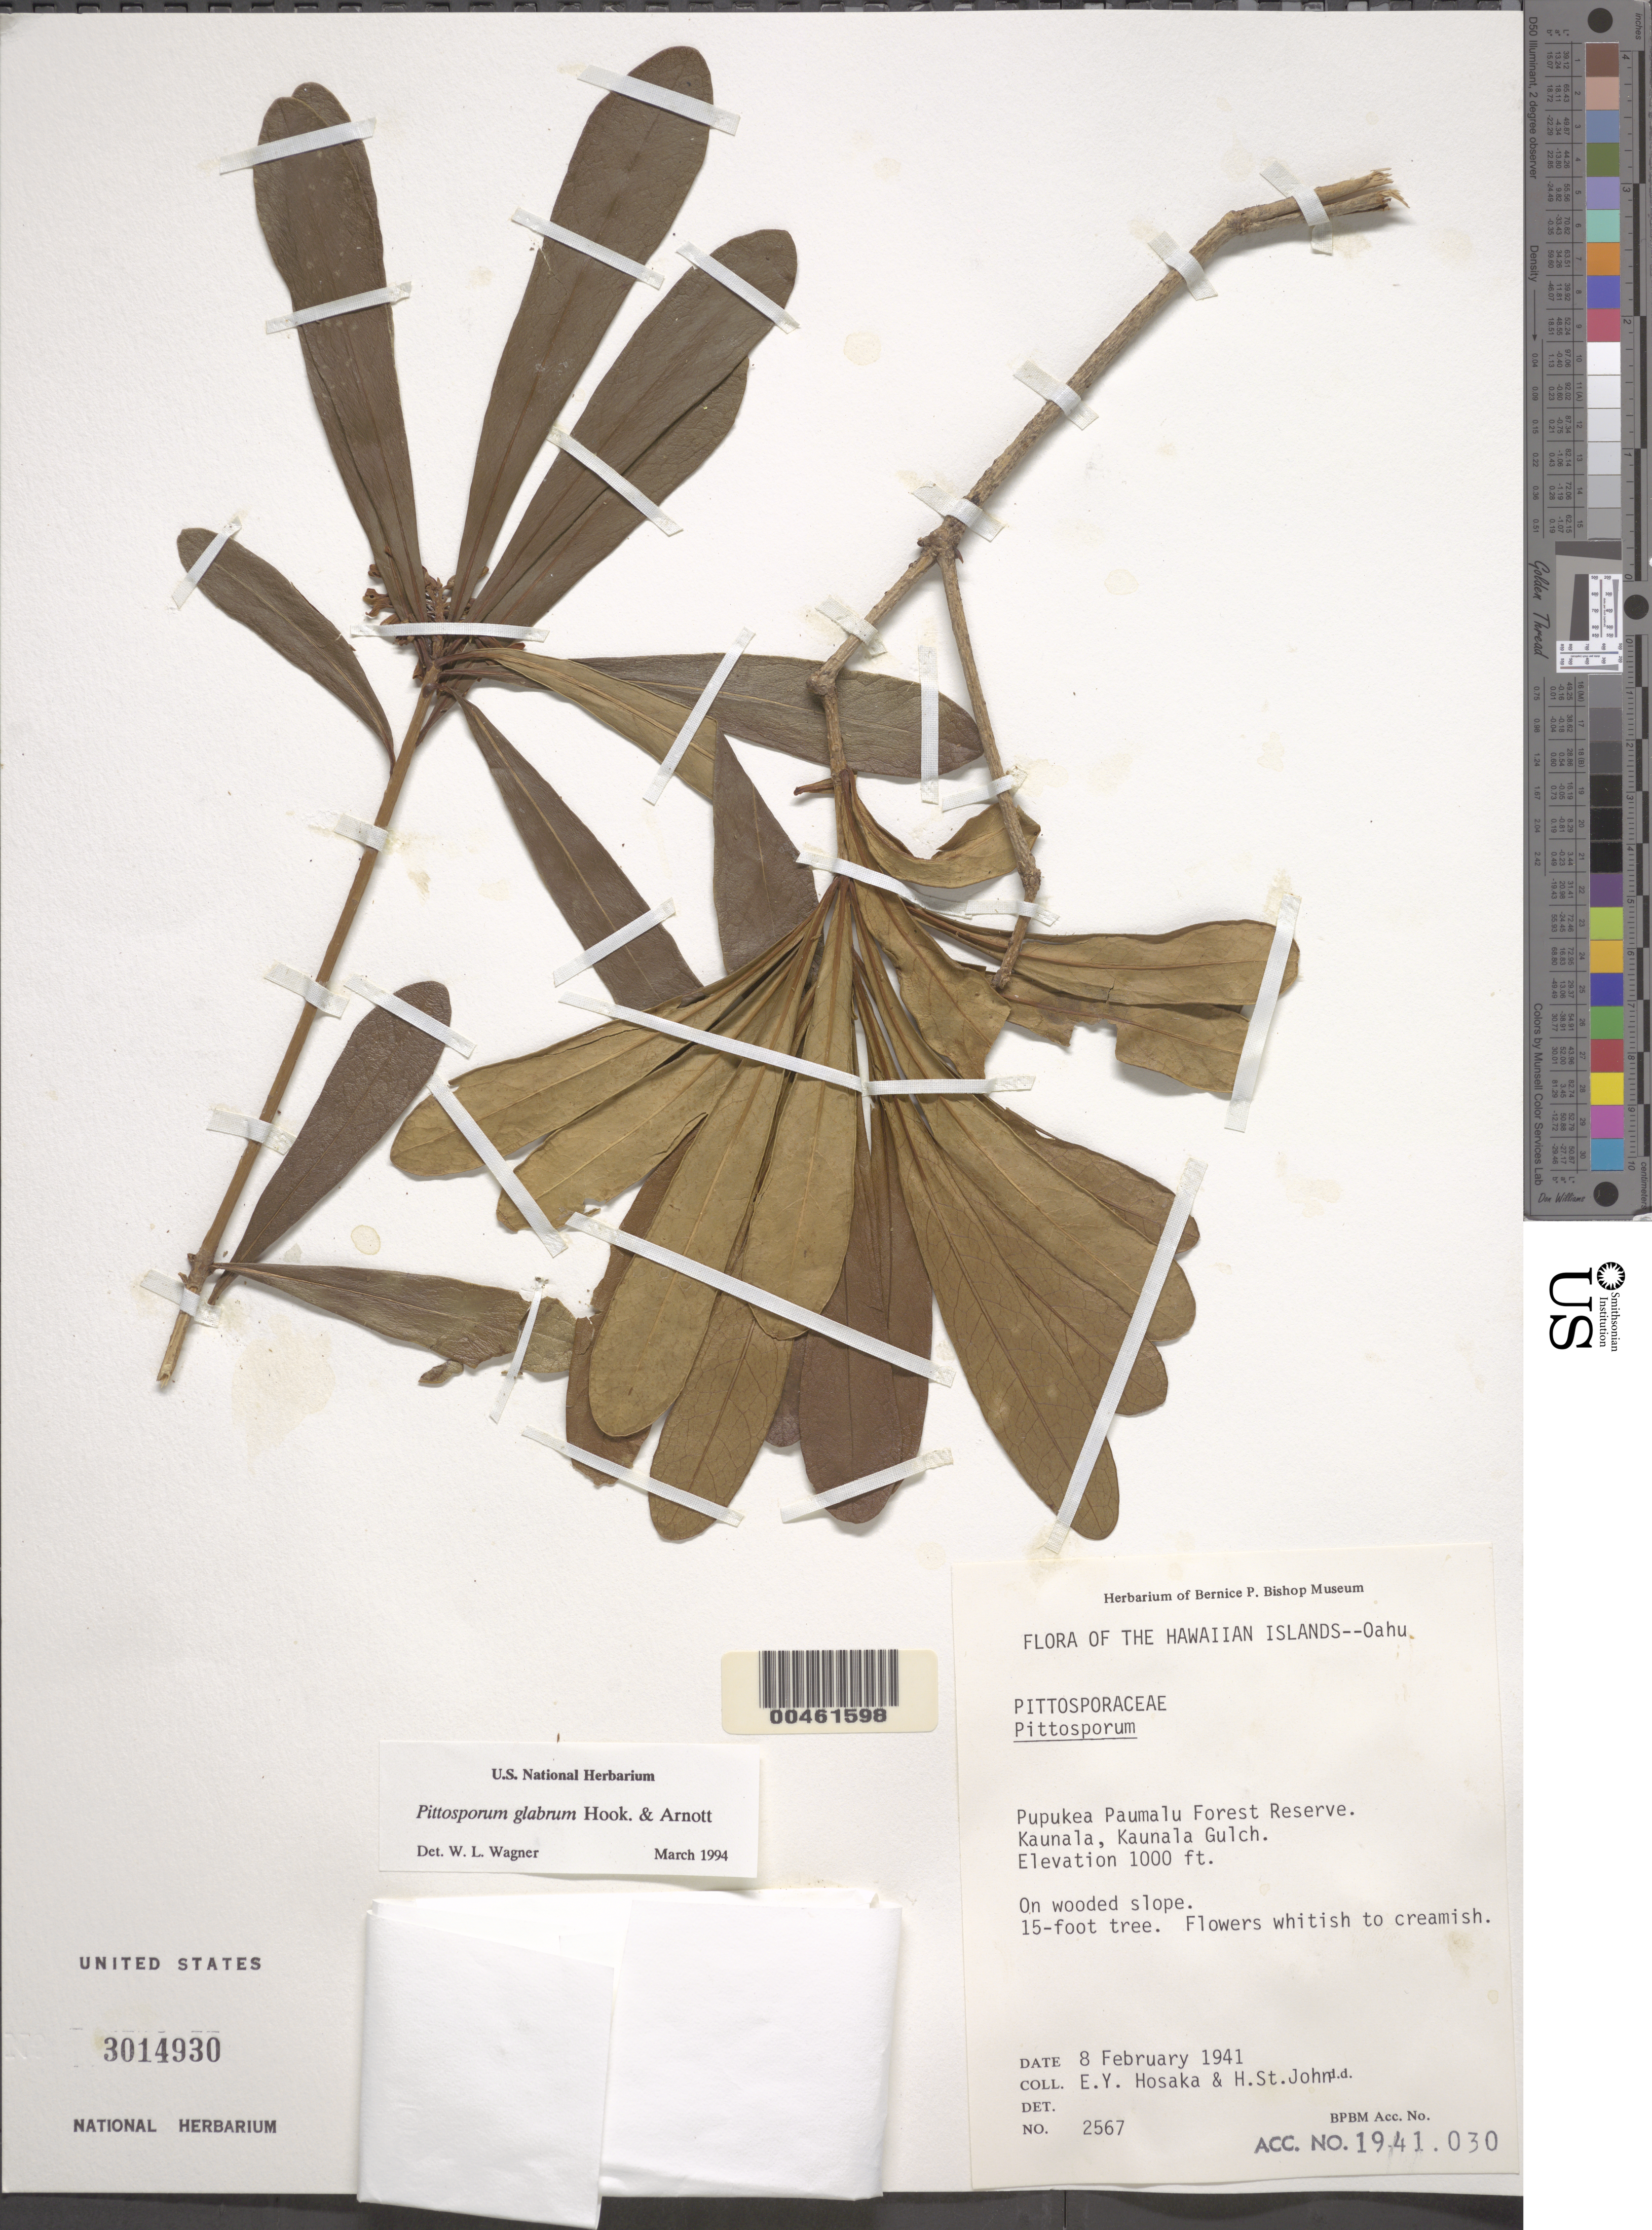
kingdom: Plantae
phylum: Tracheophyta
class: Magnoliopsida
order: Apiales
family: Pittosporaceae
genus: Pittosporum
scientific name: Pittosporum glabrum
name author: Hook. & Arn.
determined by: Wagner, W. L., (BOT), Smithsonian Institution - National Museum of Natural History (UNITED STATES)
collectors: E. Y. Hosaka & H. St. John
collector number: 2567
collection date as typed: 8 Feb 1941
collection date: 1941-02-08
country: United States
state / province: Hawaii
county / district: Honolulu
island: Oahu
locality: Pupukea Paumalu Forest Reserve. Kaunala, Kaunala Gulch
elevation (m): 305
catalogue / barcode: US 3014930